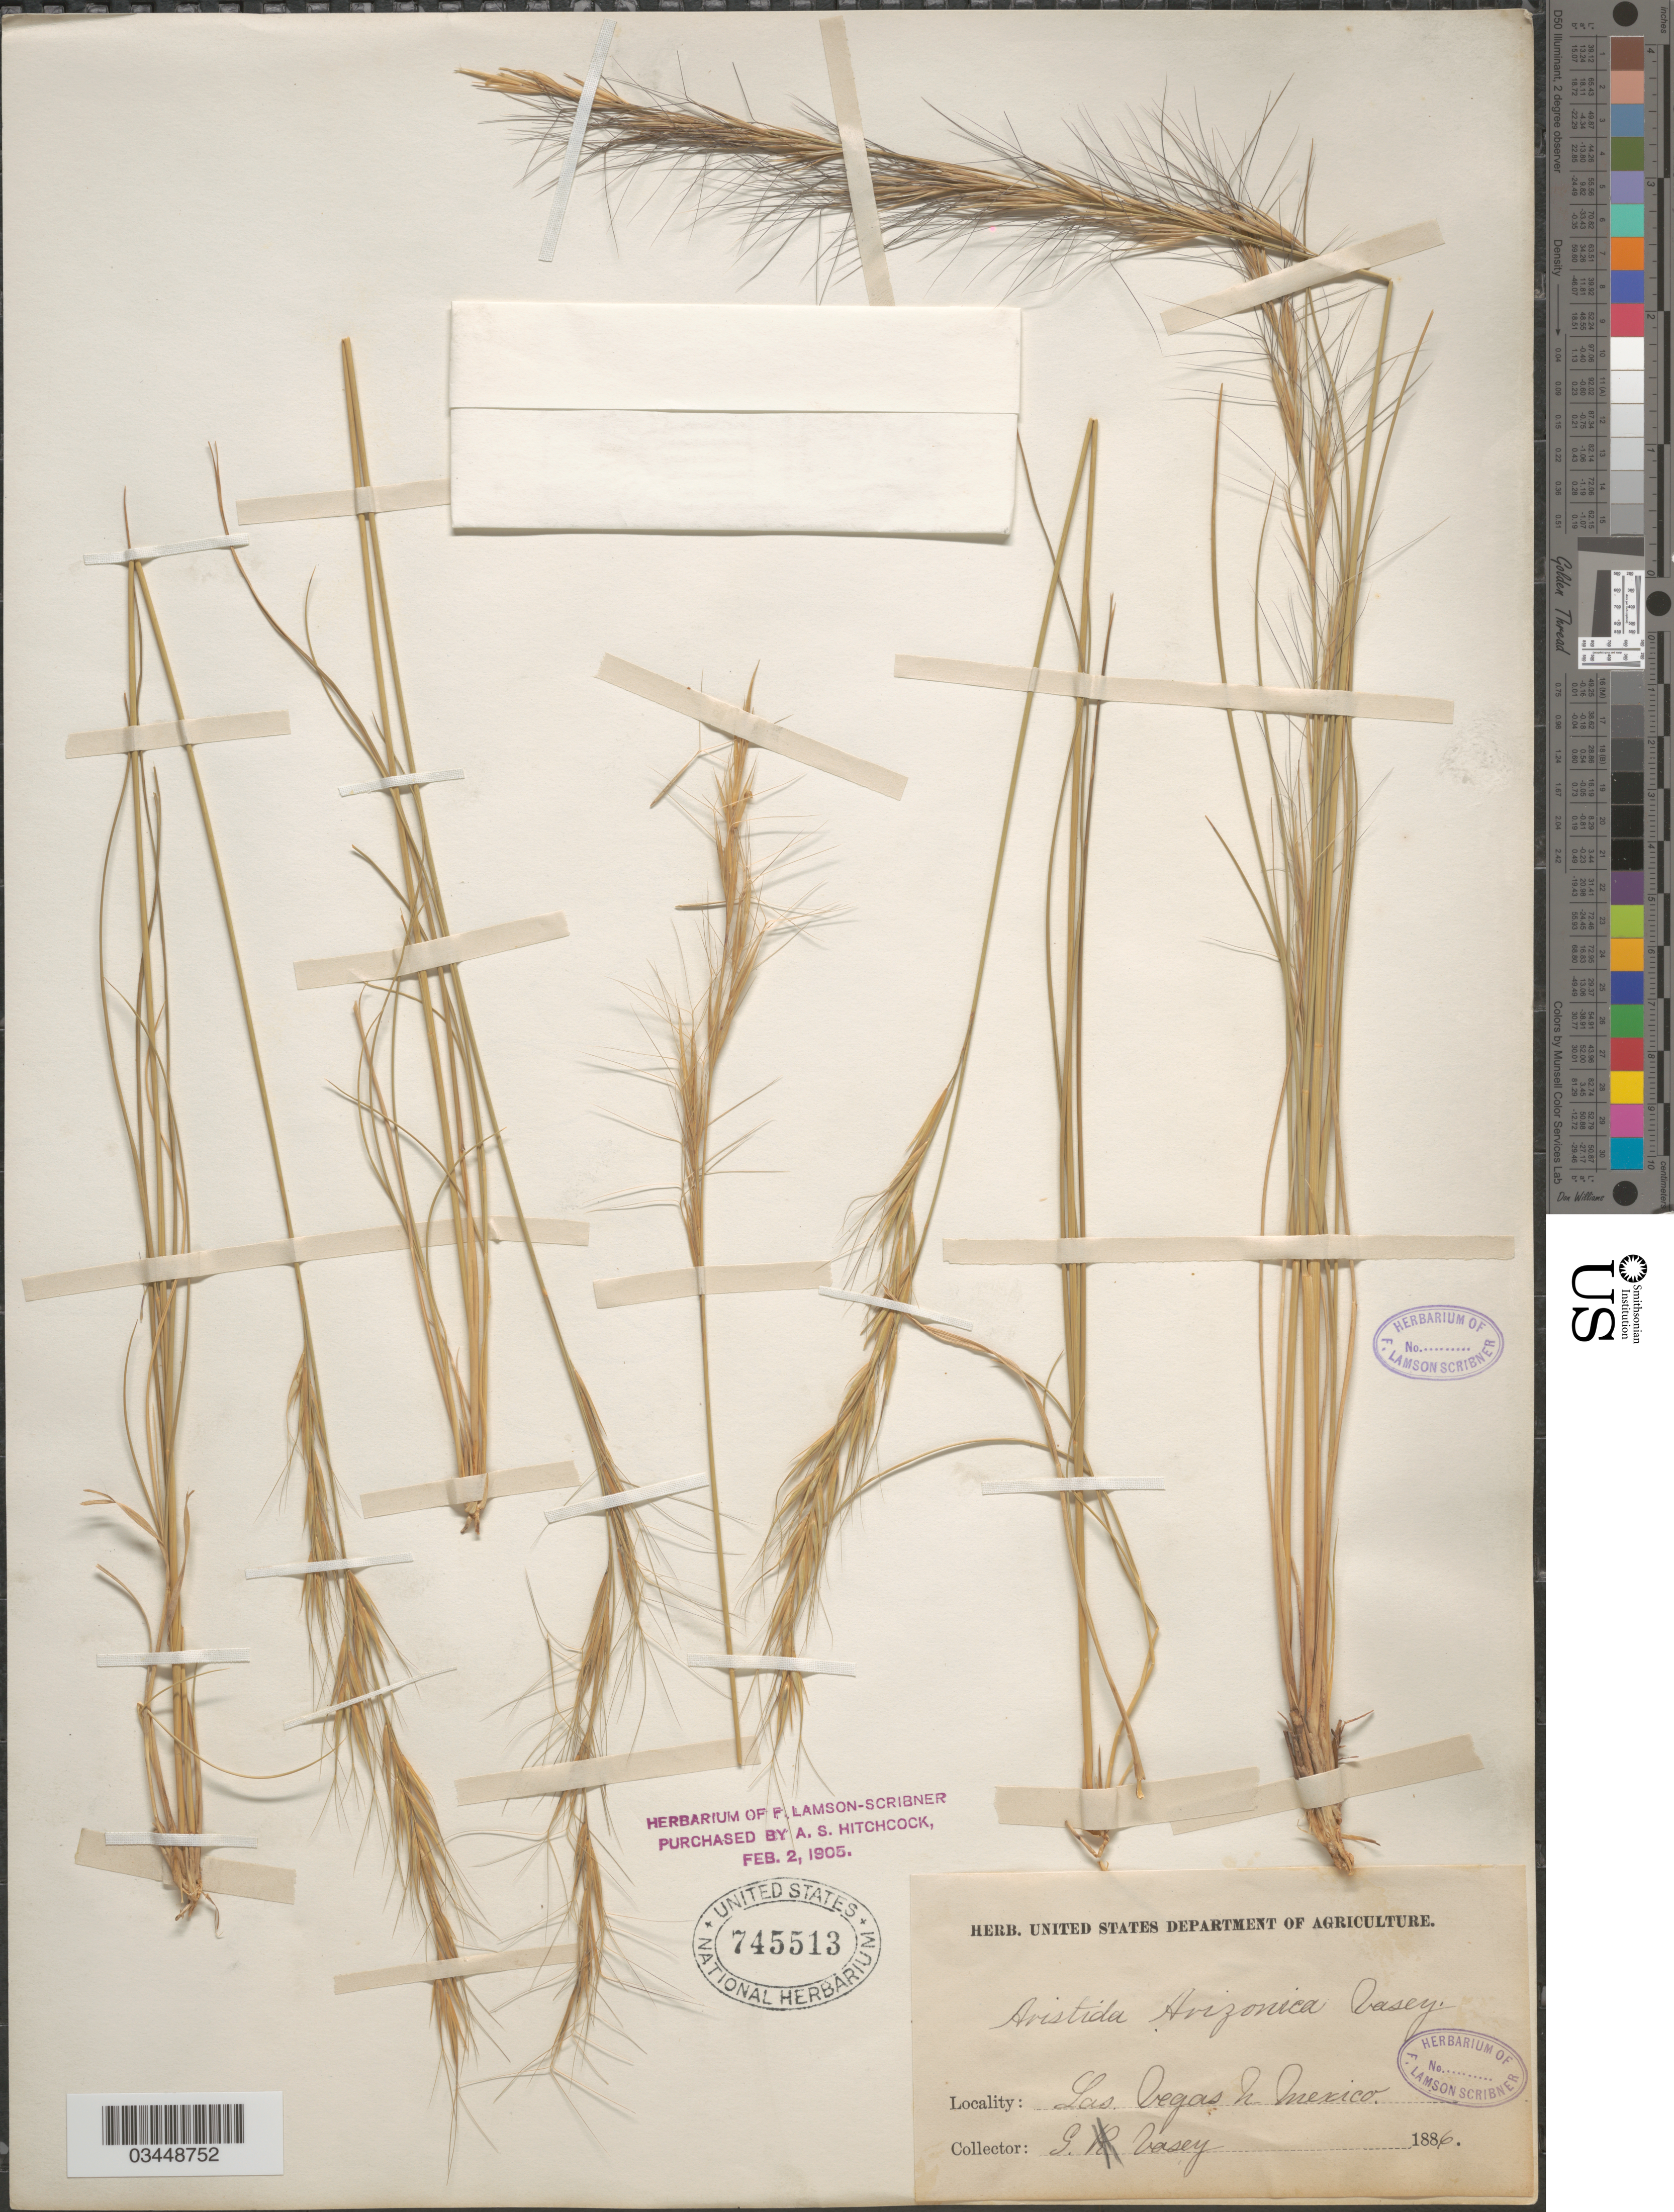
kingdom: Plantae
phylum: Tracheophyta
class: Liliopsida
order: Poales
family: Poaceae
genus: Aristida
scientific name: Aristida arizonica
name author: Vasey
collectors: G. Vasey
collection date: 1886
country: United States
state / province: New Mexico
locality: Las Vegas.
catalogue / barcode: US 745513